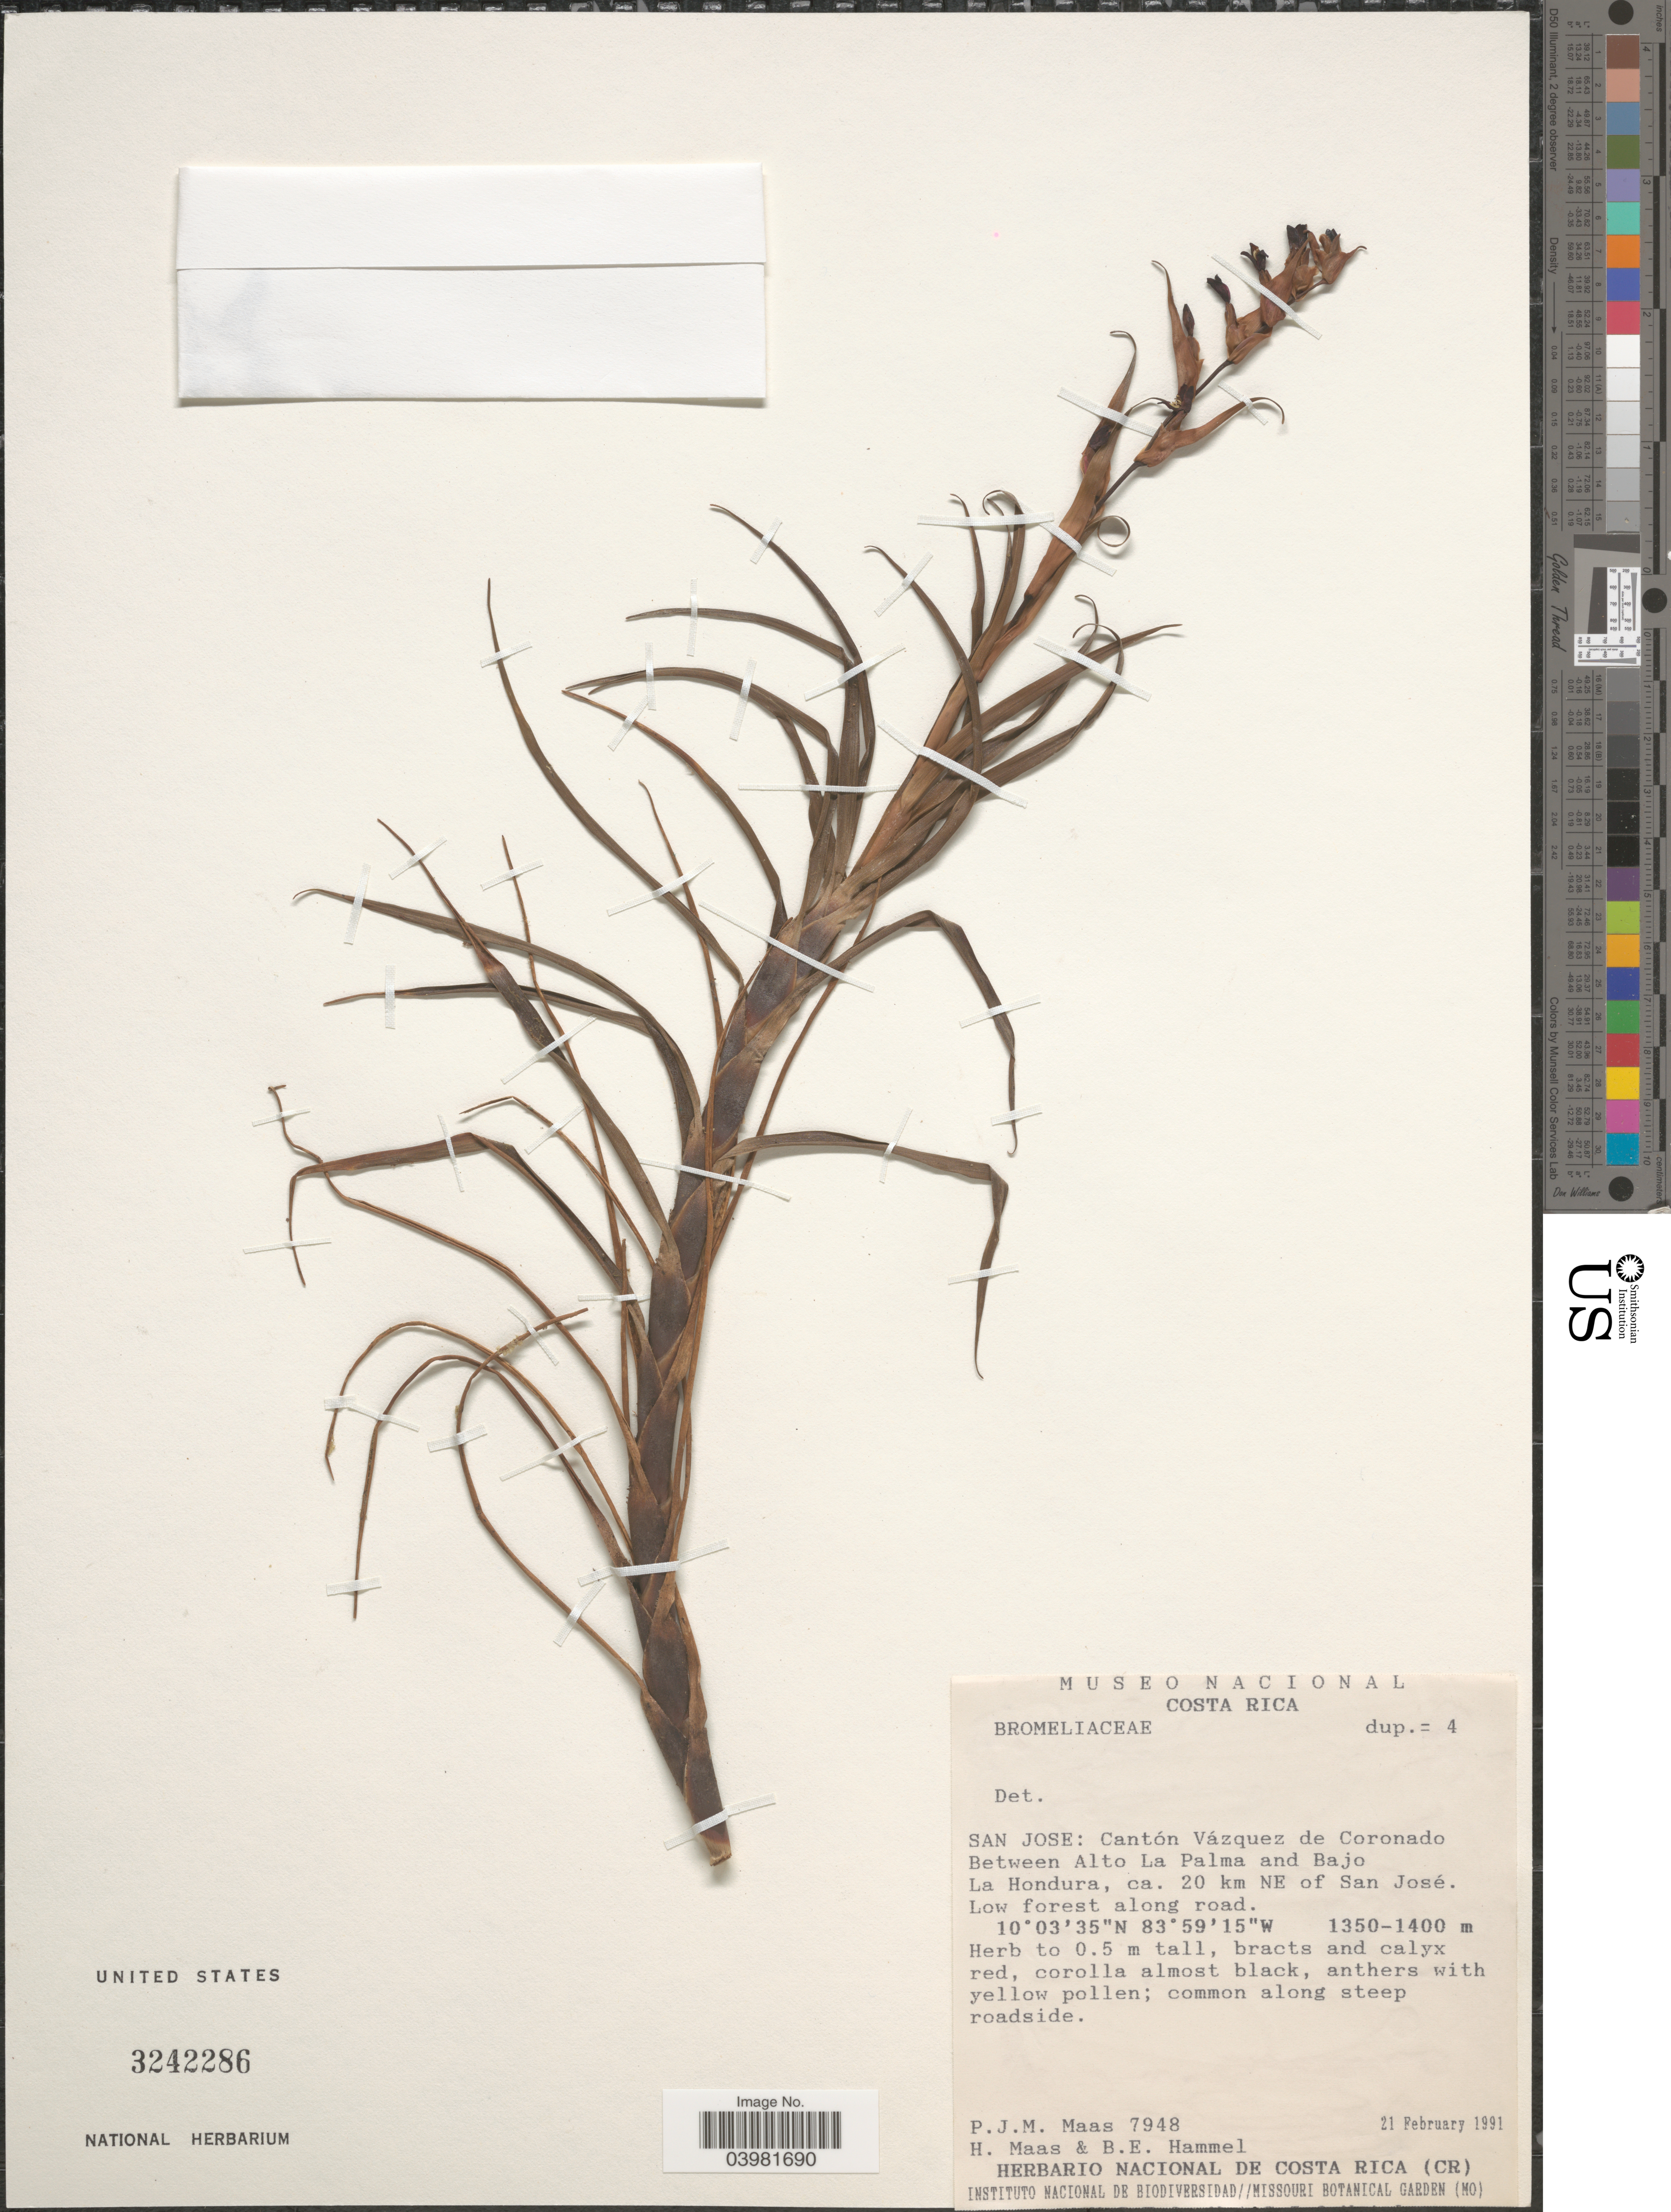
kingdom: Plantae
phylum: Tracheophyta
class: Liliopsida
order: Poales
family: Bromeliaceae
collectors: P. Maas, H. Maas & B. Hammel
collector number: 7948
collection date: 1991-02-21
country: Costa Rica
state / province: San José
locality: Cantón Vázquez de Coronado. Between Alto La Palma and Bajo La Hondura, ca. 20 km NE of San José. Low forest along road.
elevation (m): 1350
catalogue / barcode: US 3242286